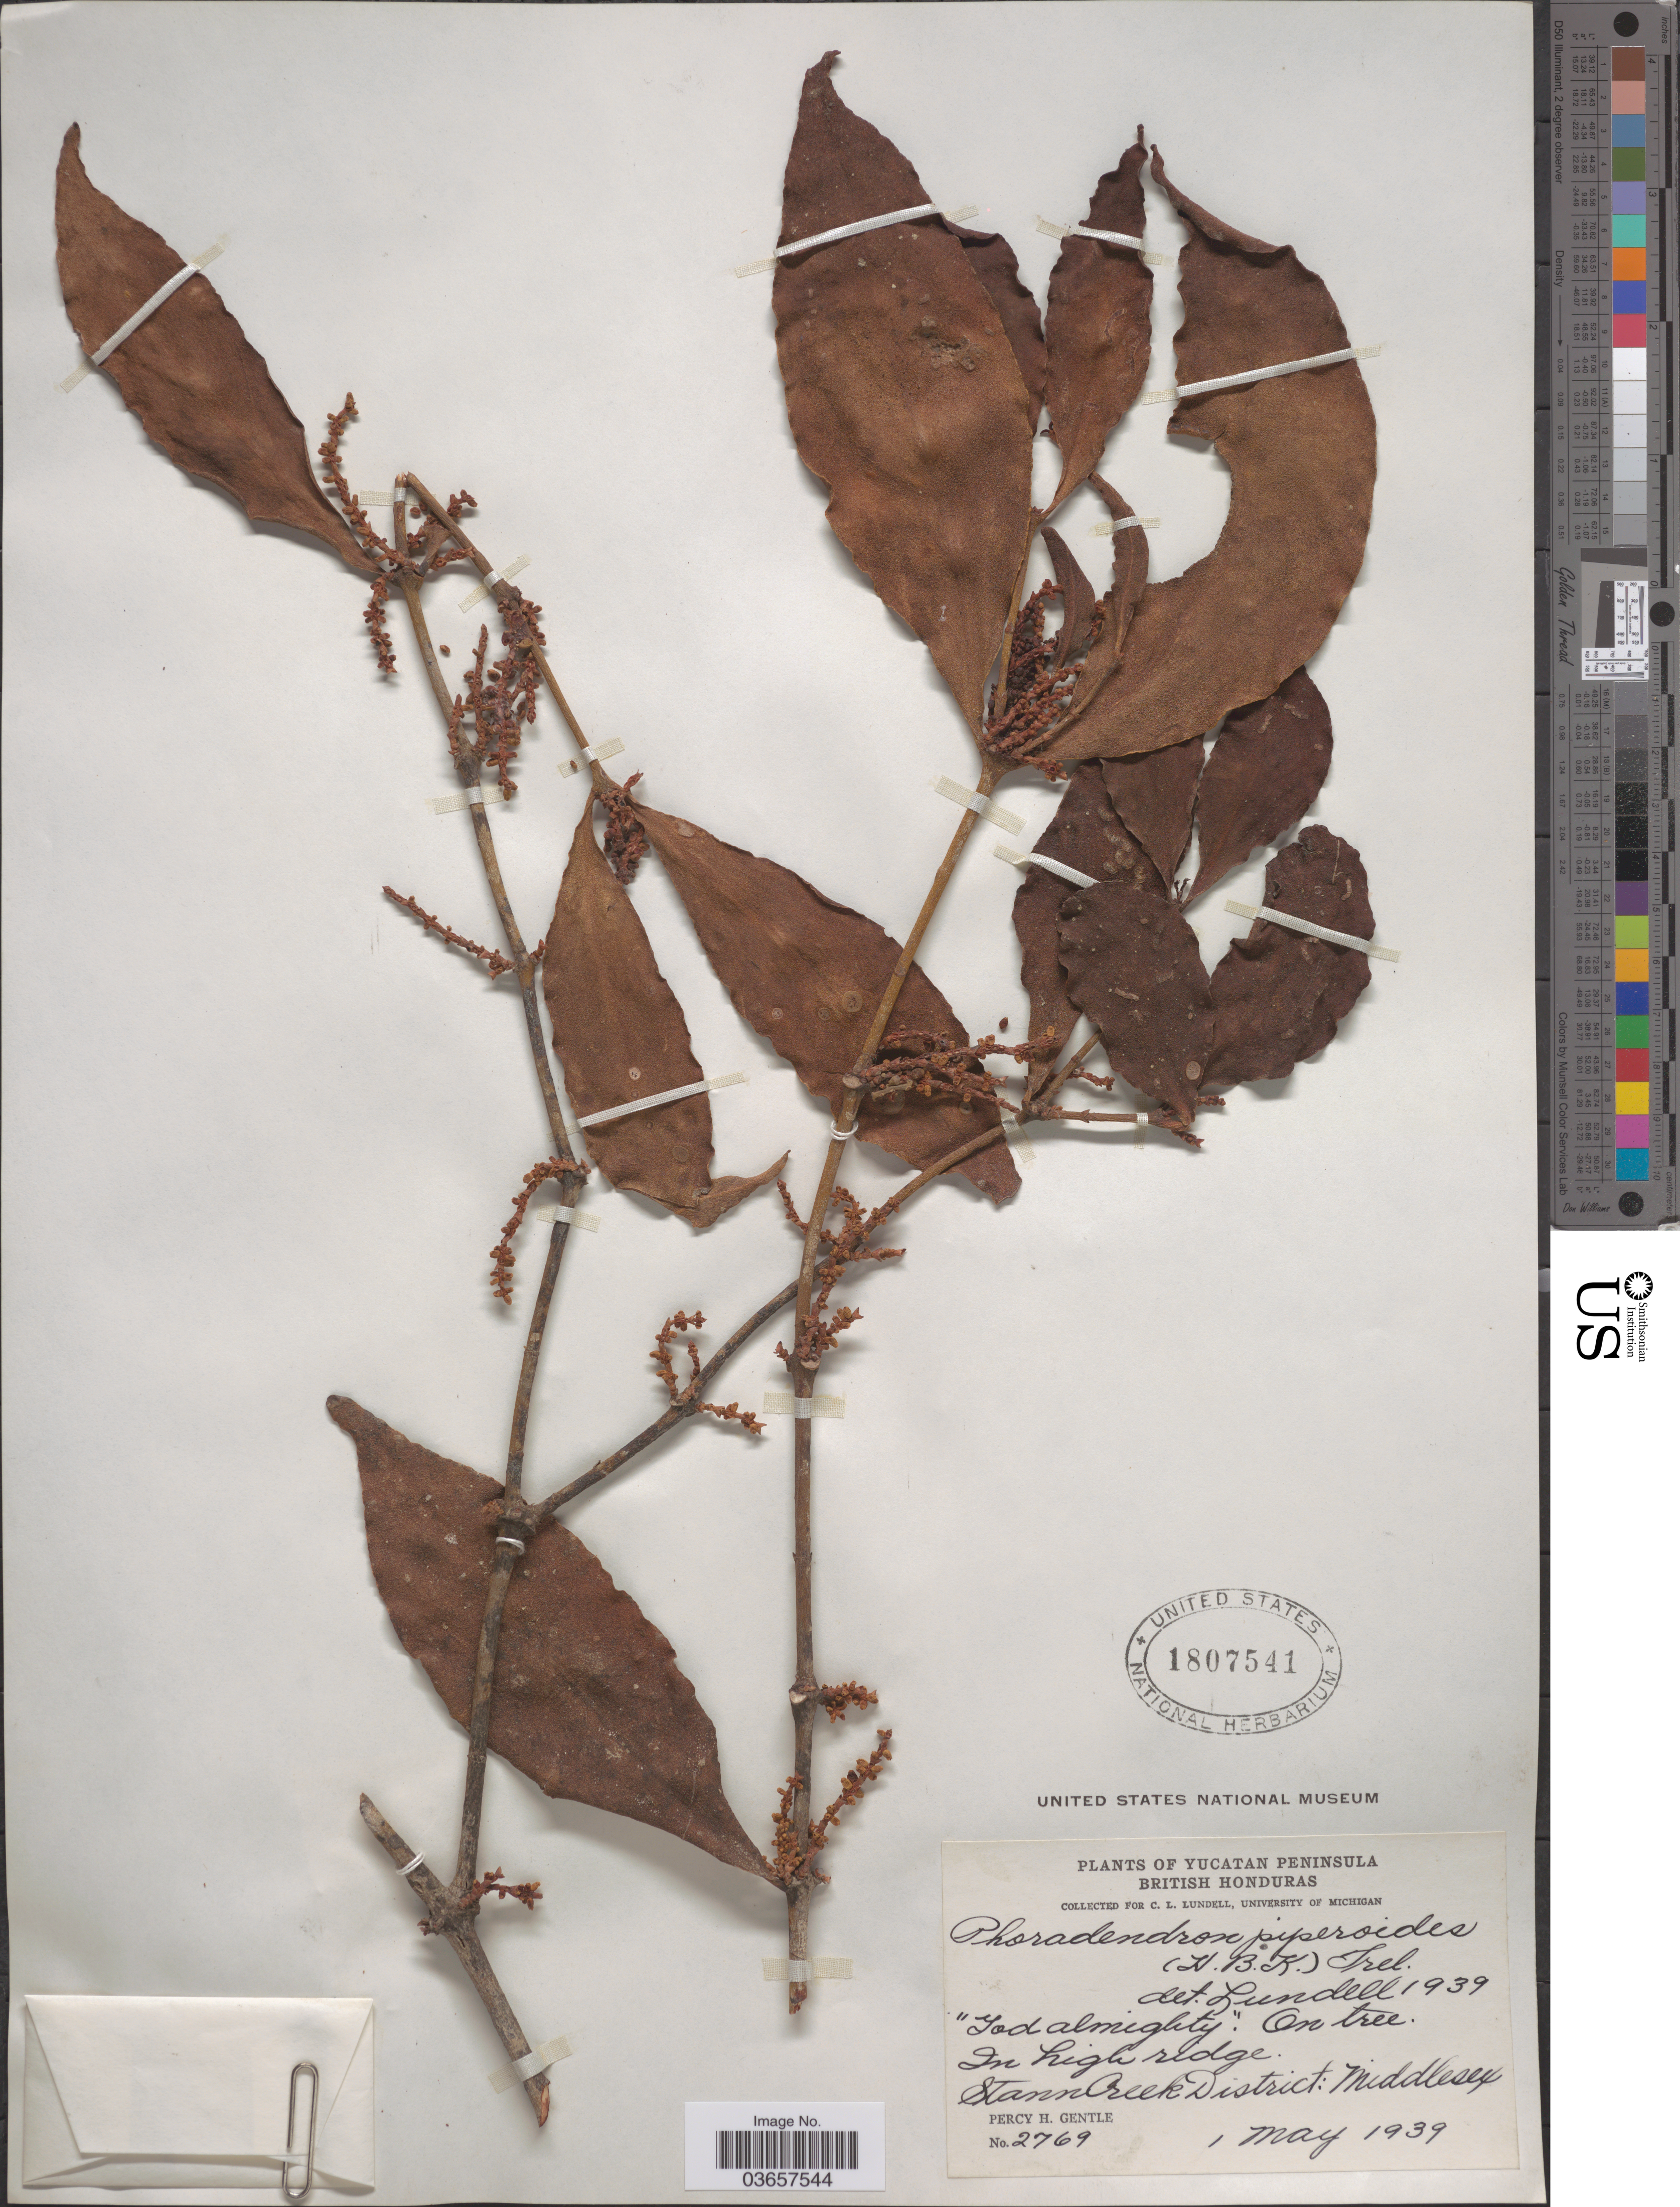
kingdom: Plantae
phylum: Tracheophyta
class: Magnoliopsida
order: Santalales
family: Viscaceae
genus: Phoradendron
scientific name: Phoradendron piperoides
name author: (Kunth) Trel.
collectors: P. H. Gentle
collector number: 2769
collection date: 1939-05-01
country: Belize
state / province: Stann Creek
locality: Yucatan Peninsula. Stann Creek District: Middlesex.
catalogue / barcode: US 1807541